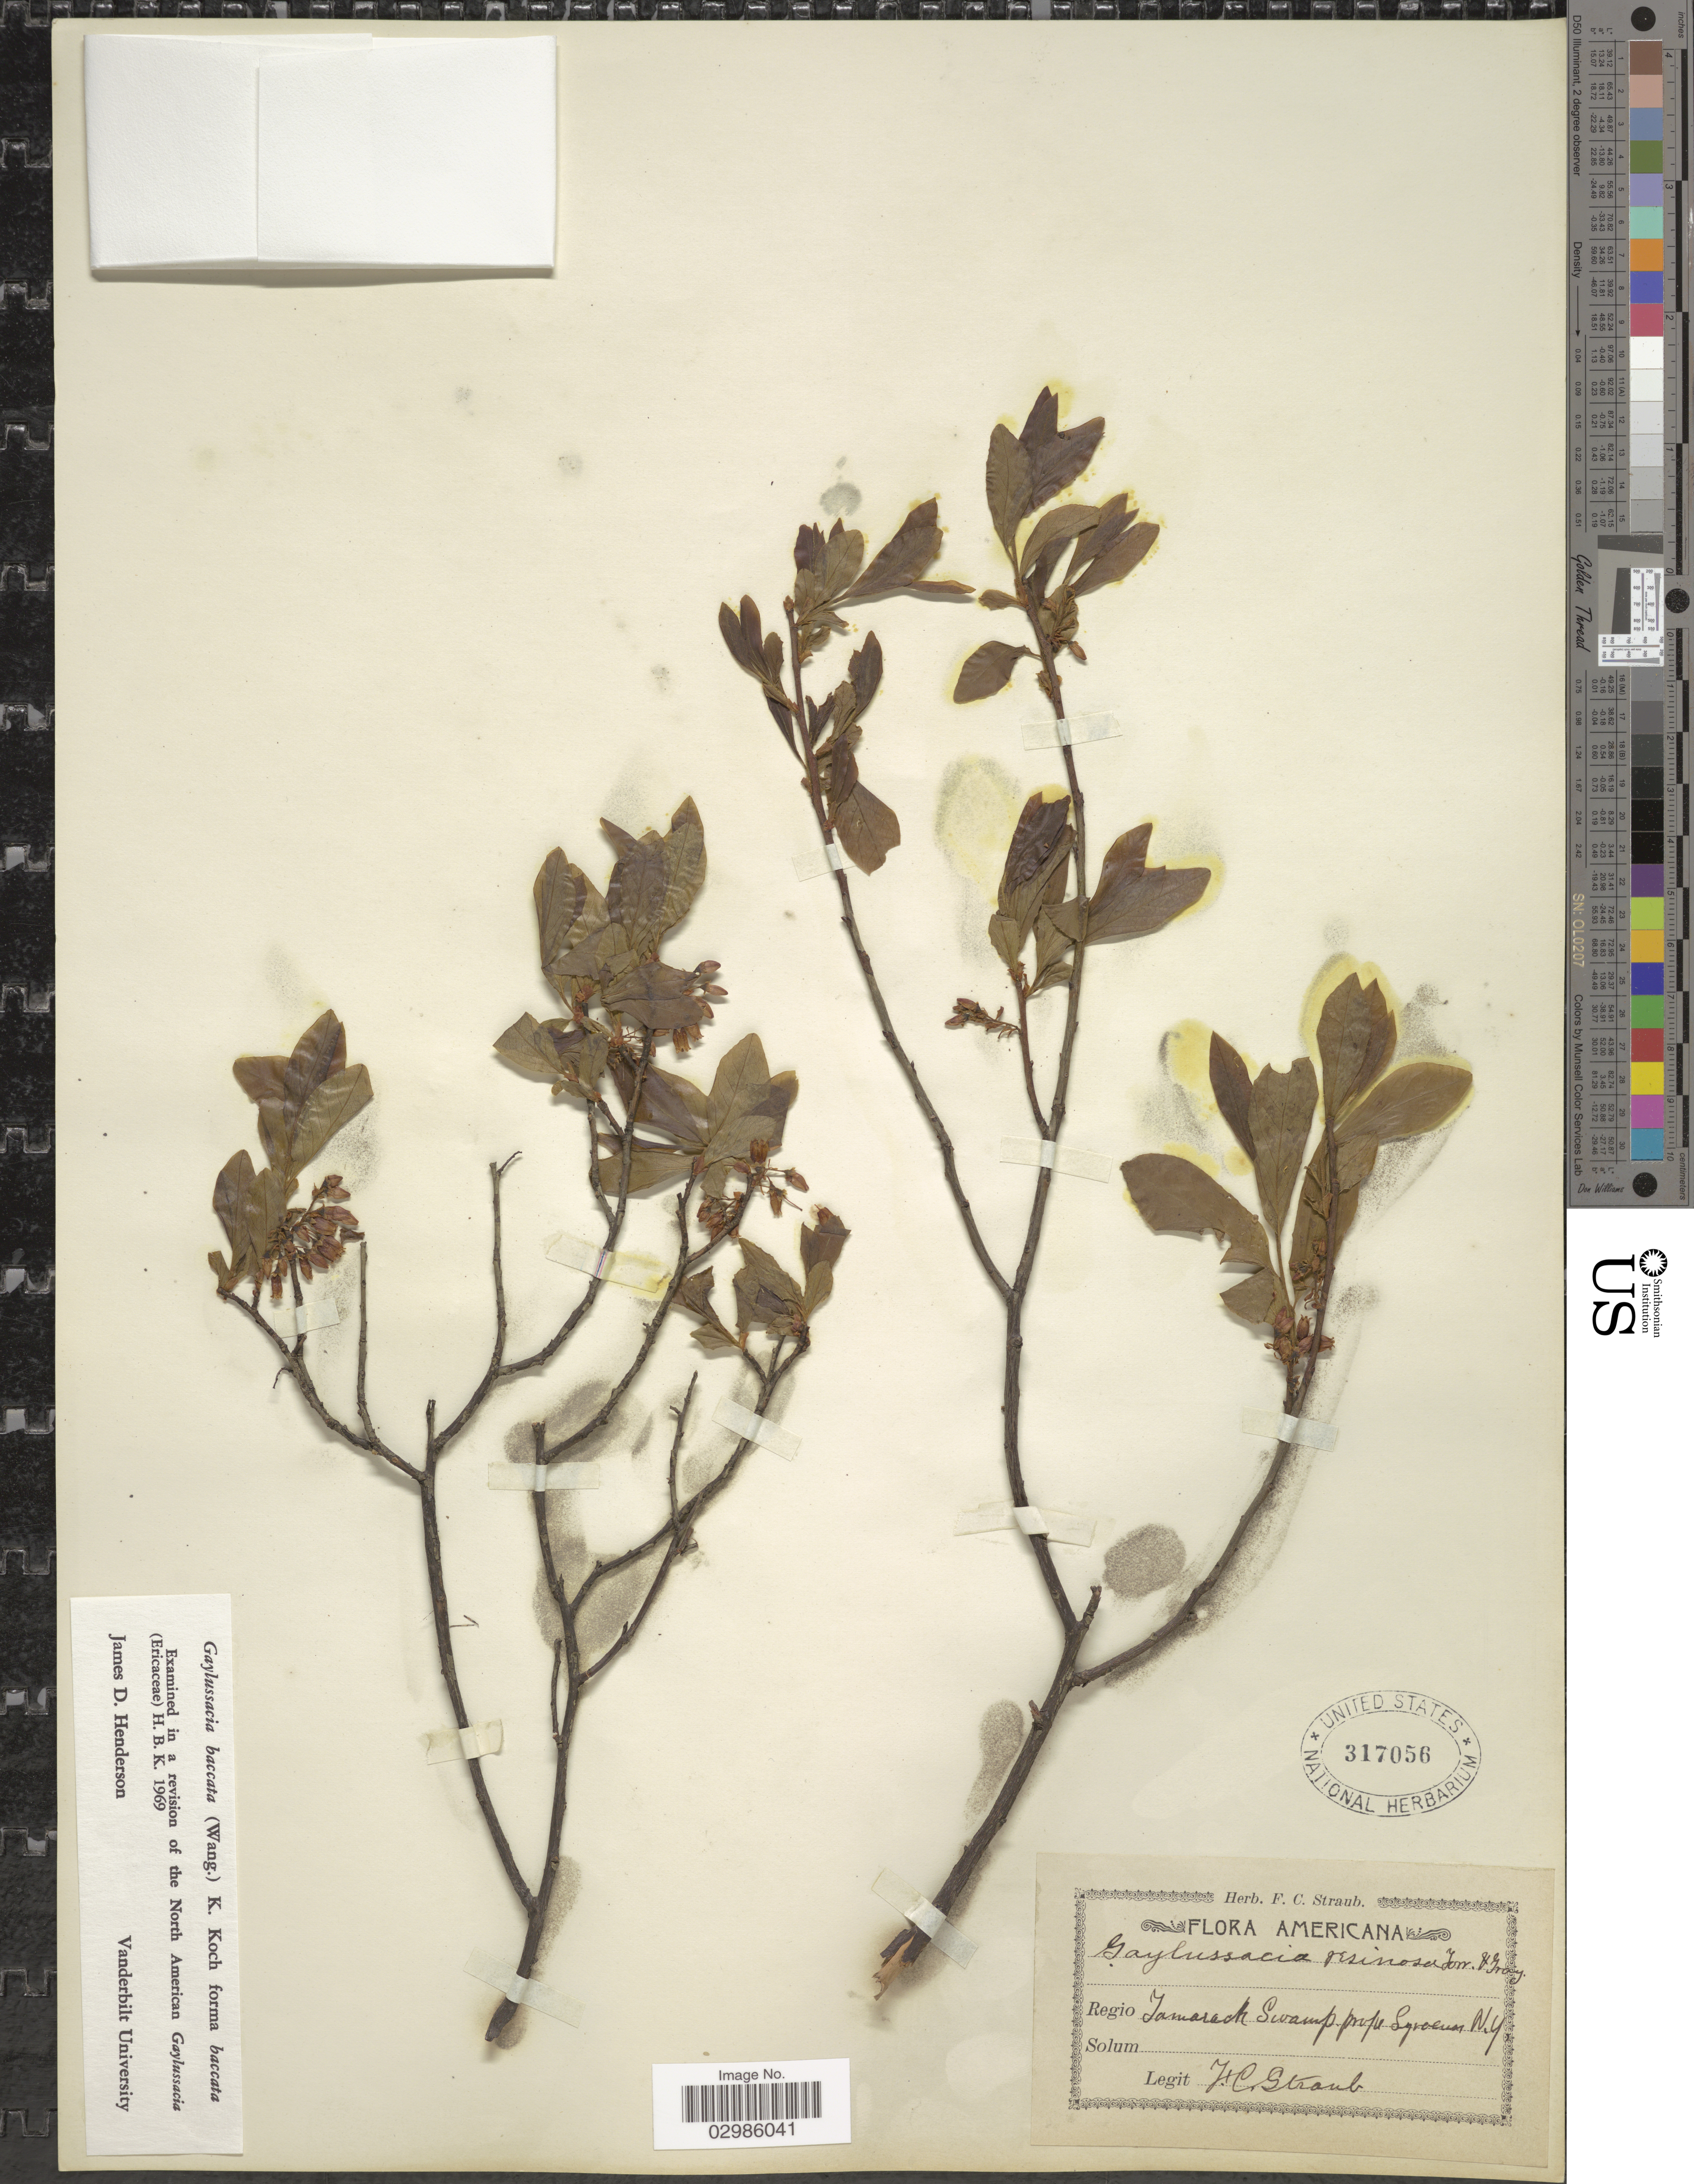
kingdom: Plantae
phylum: Tracheophyta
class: Magnoliopsida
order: Ericales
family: Ericaceae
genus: Gaylussacia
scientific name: Gaylussacia baccata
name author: (Wangenh.) K. Koch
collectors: F. Straub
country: United States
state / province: New York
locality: Regio Tamarack Swamp prope Syracuse.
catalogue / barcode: US 317056